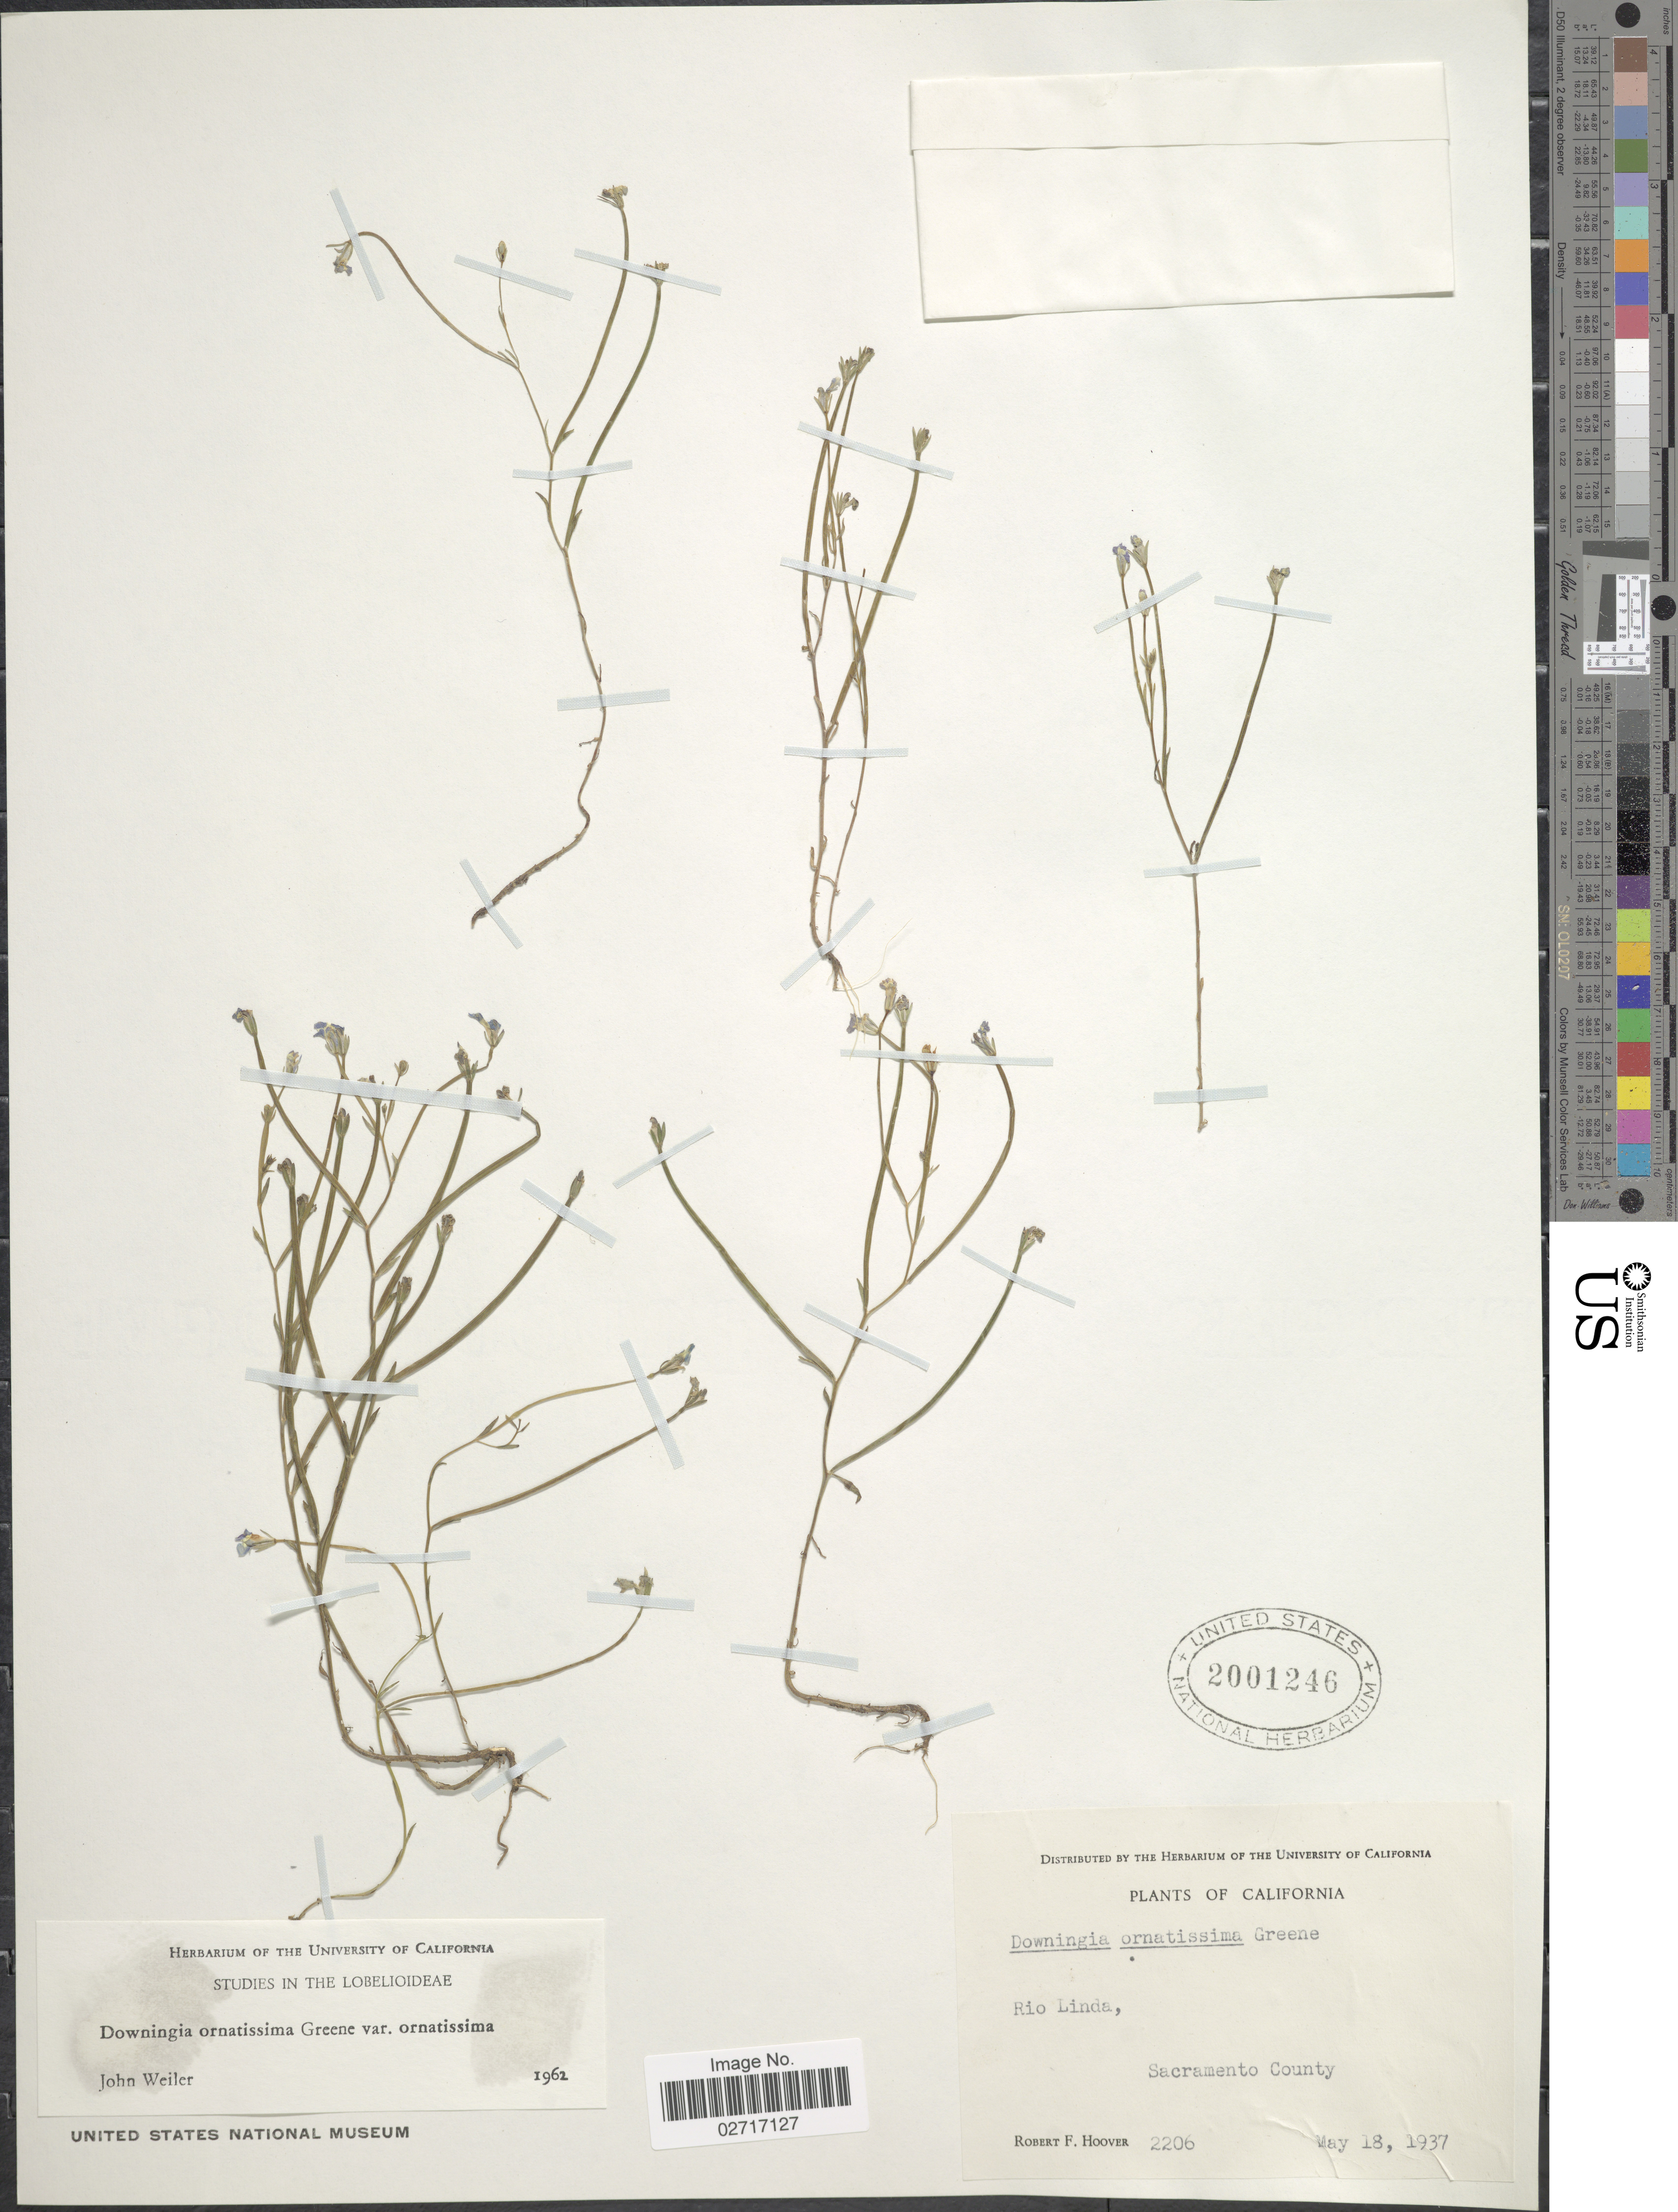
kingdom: Plantae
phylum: Tracheophyta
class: Magnoliopsida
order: Asterales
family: Campanulaceae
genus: Downingia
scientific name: Downingia ornatissima var. ornatissima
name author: Greene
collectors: R. F. Hoover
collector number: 2206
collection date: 1937-05-18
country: United States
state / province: California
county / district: Sacramento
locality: Rio Linda, Sacramento County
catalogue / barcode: US 2001246